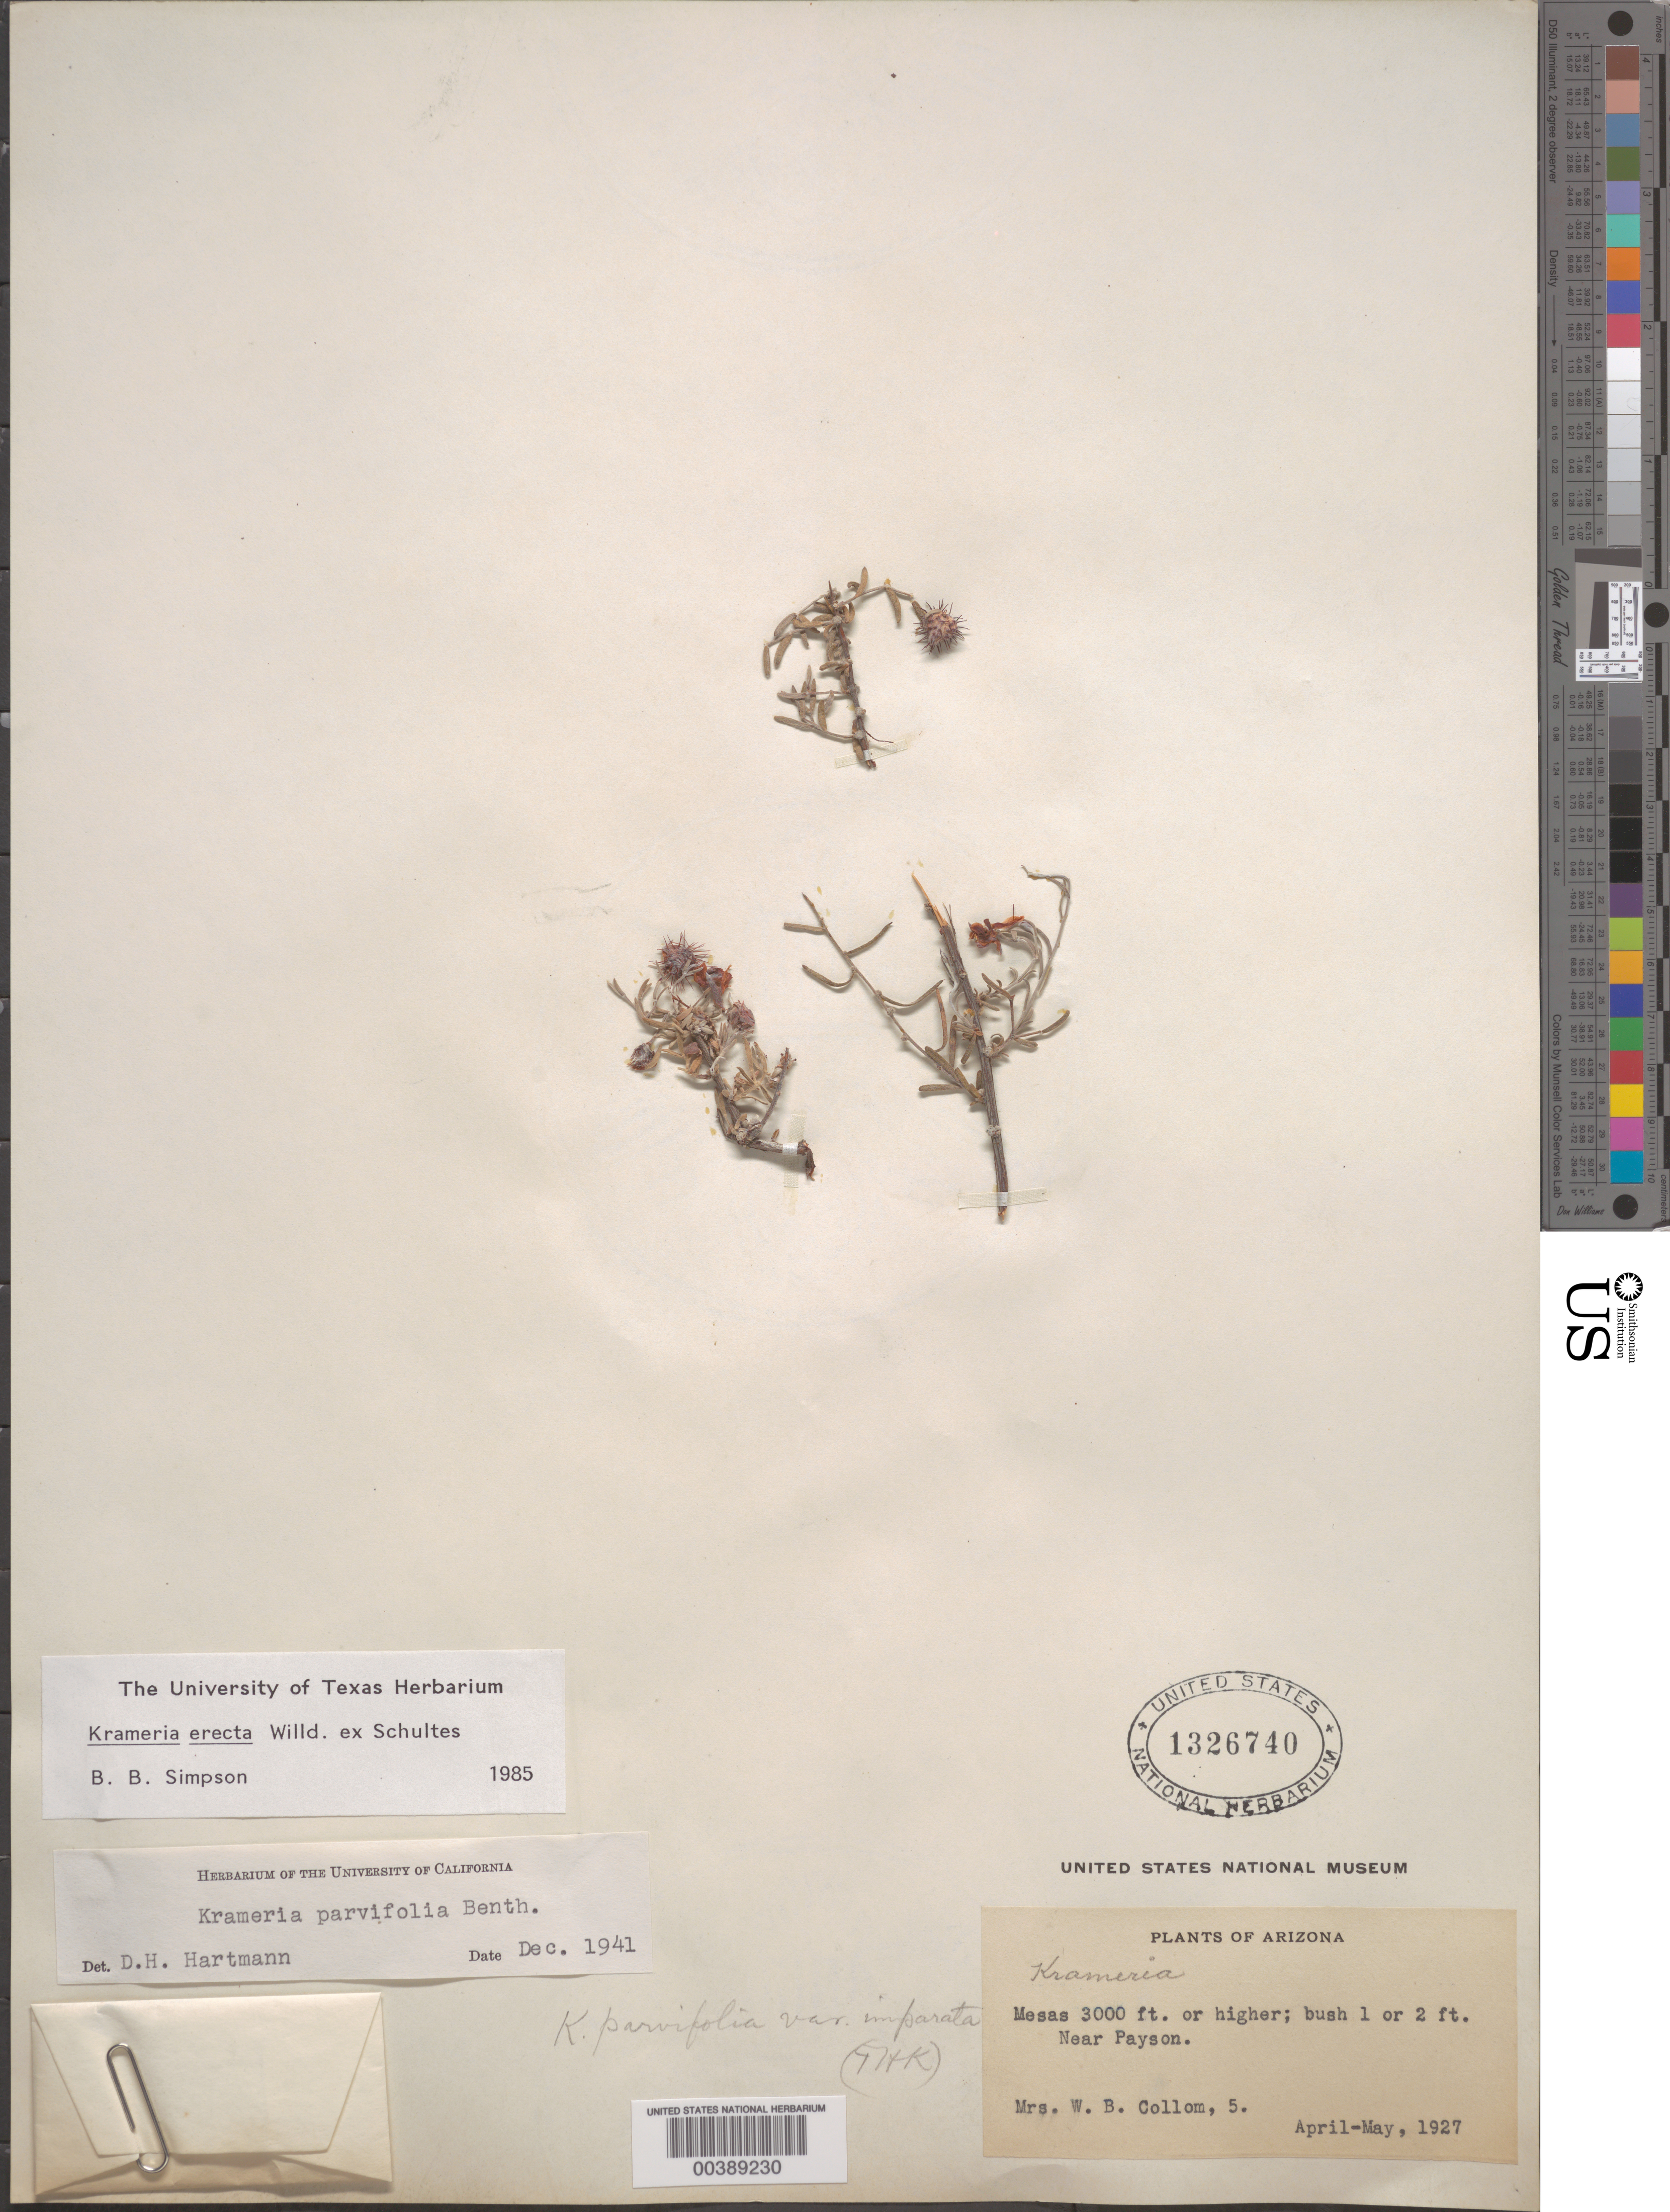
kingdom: Plantae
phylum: Tracheophyta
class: Magnoliopsida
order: Zygophyllales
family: Krameriaceae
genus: Krameria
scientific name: Krameria erecta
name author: Willd. ex Schult.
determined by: Simpson, B. B.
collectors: W. Collom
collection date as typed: Apr 1927 to -- May 1927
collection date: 1927-04/1927-05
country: United States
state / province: Arizona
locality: Near payson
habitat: Mesas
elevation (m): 914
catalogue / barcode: US 1326740